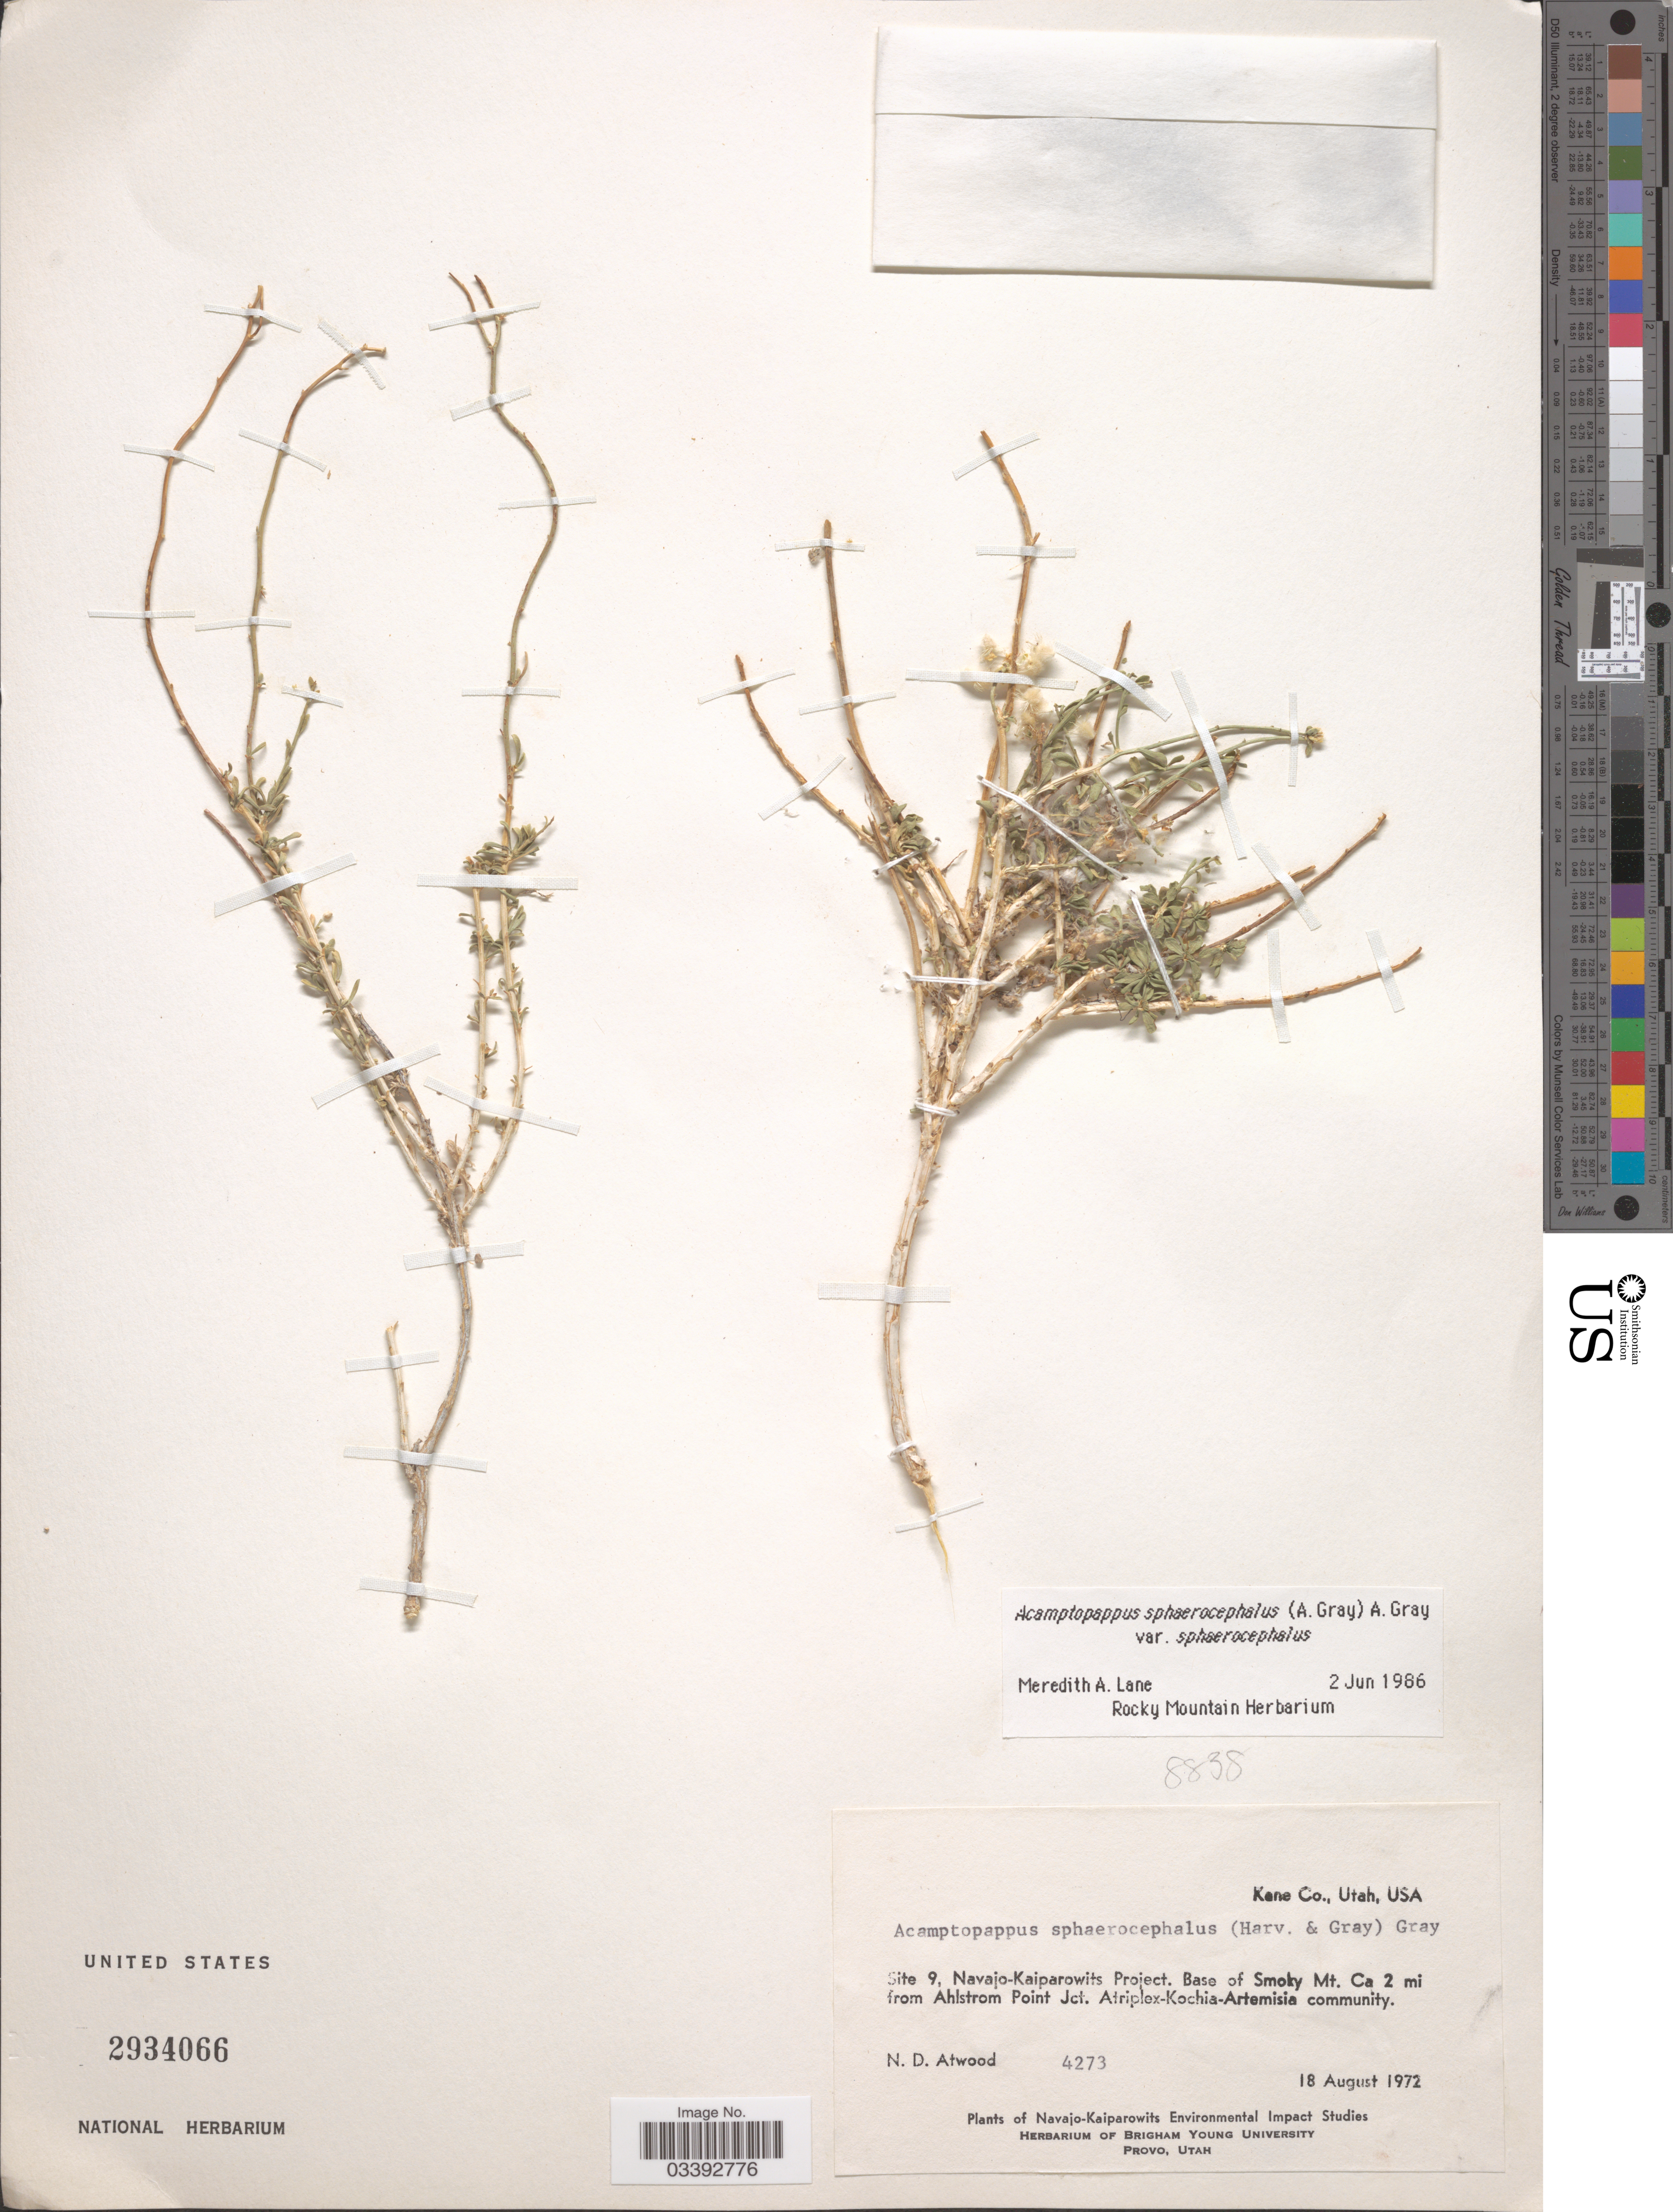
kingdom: Plantae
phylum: Tracheophyta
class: Magnoliopsida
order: Asterales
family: Asteraceae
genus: Acamptopappus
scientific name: Acamptopappus sphaerocephalus var. sphaerocephalus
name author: A. Gray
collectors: N. Atwood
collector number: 4273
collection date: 1972-08-18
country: United States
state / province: Utah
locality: Kane Co. Site 9, Navajo-Kaiparowits Project. Base of Smoky Mt. Ca 2 mi from Ahlstrom Point Jct. Atriplex-Kochia-Artemisia community.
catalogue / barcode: US 2934066